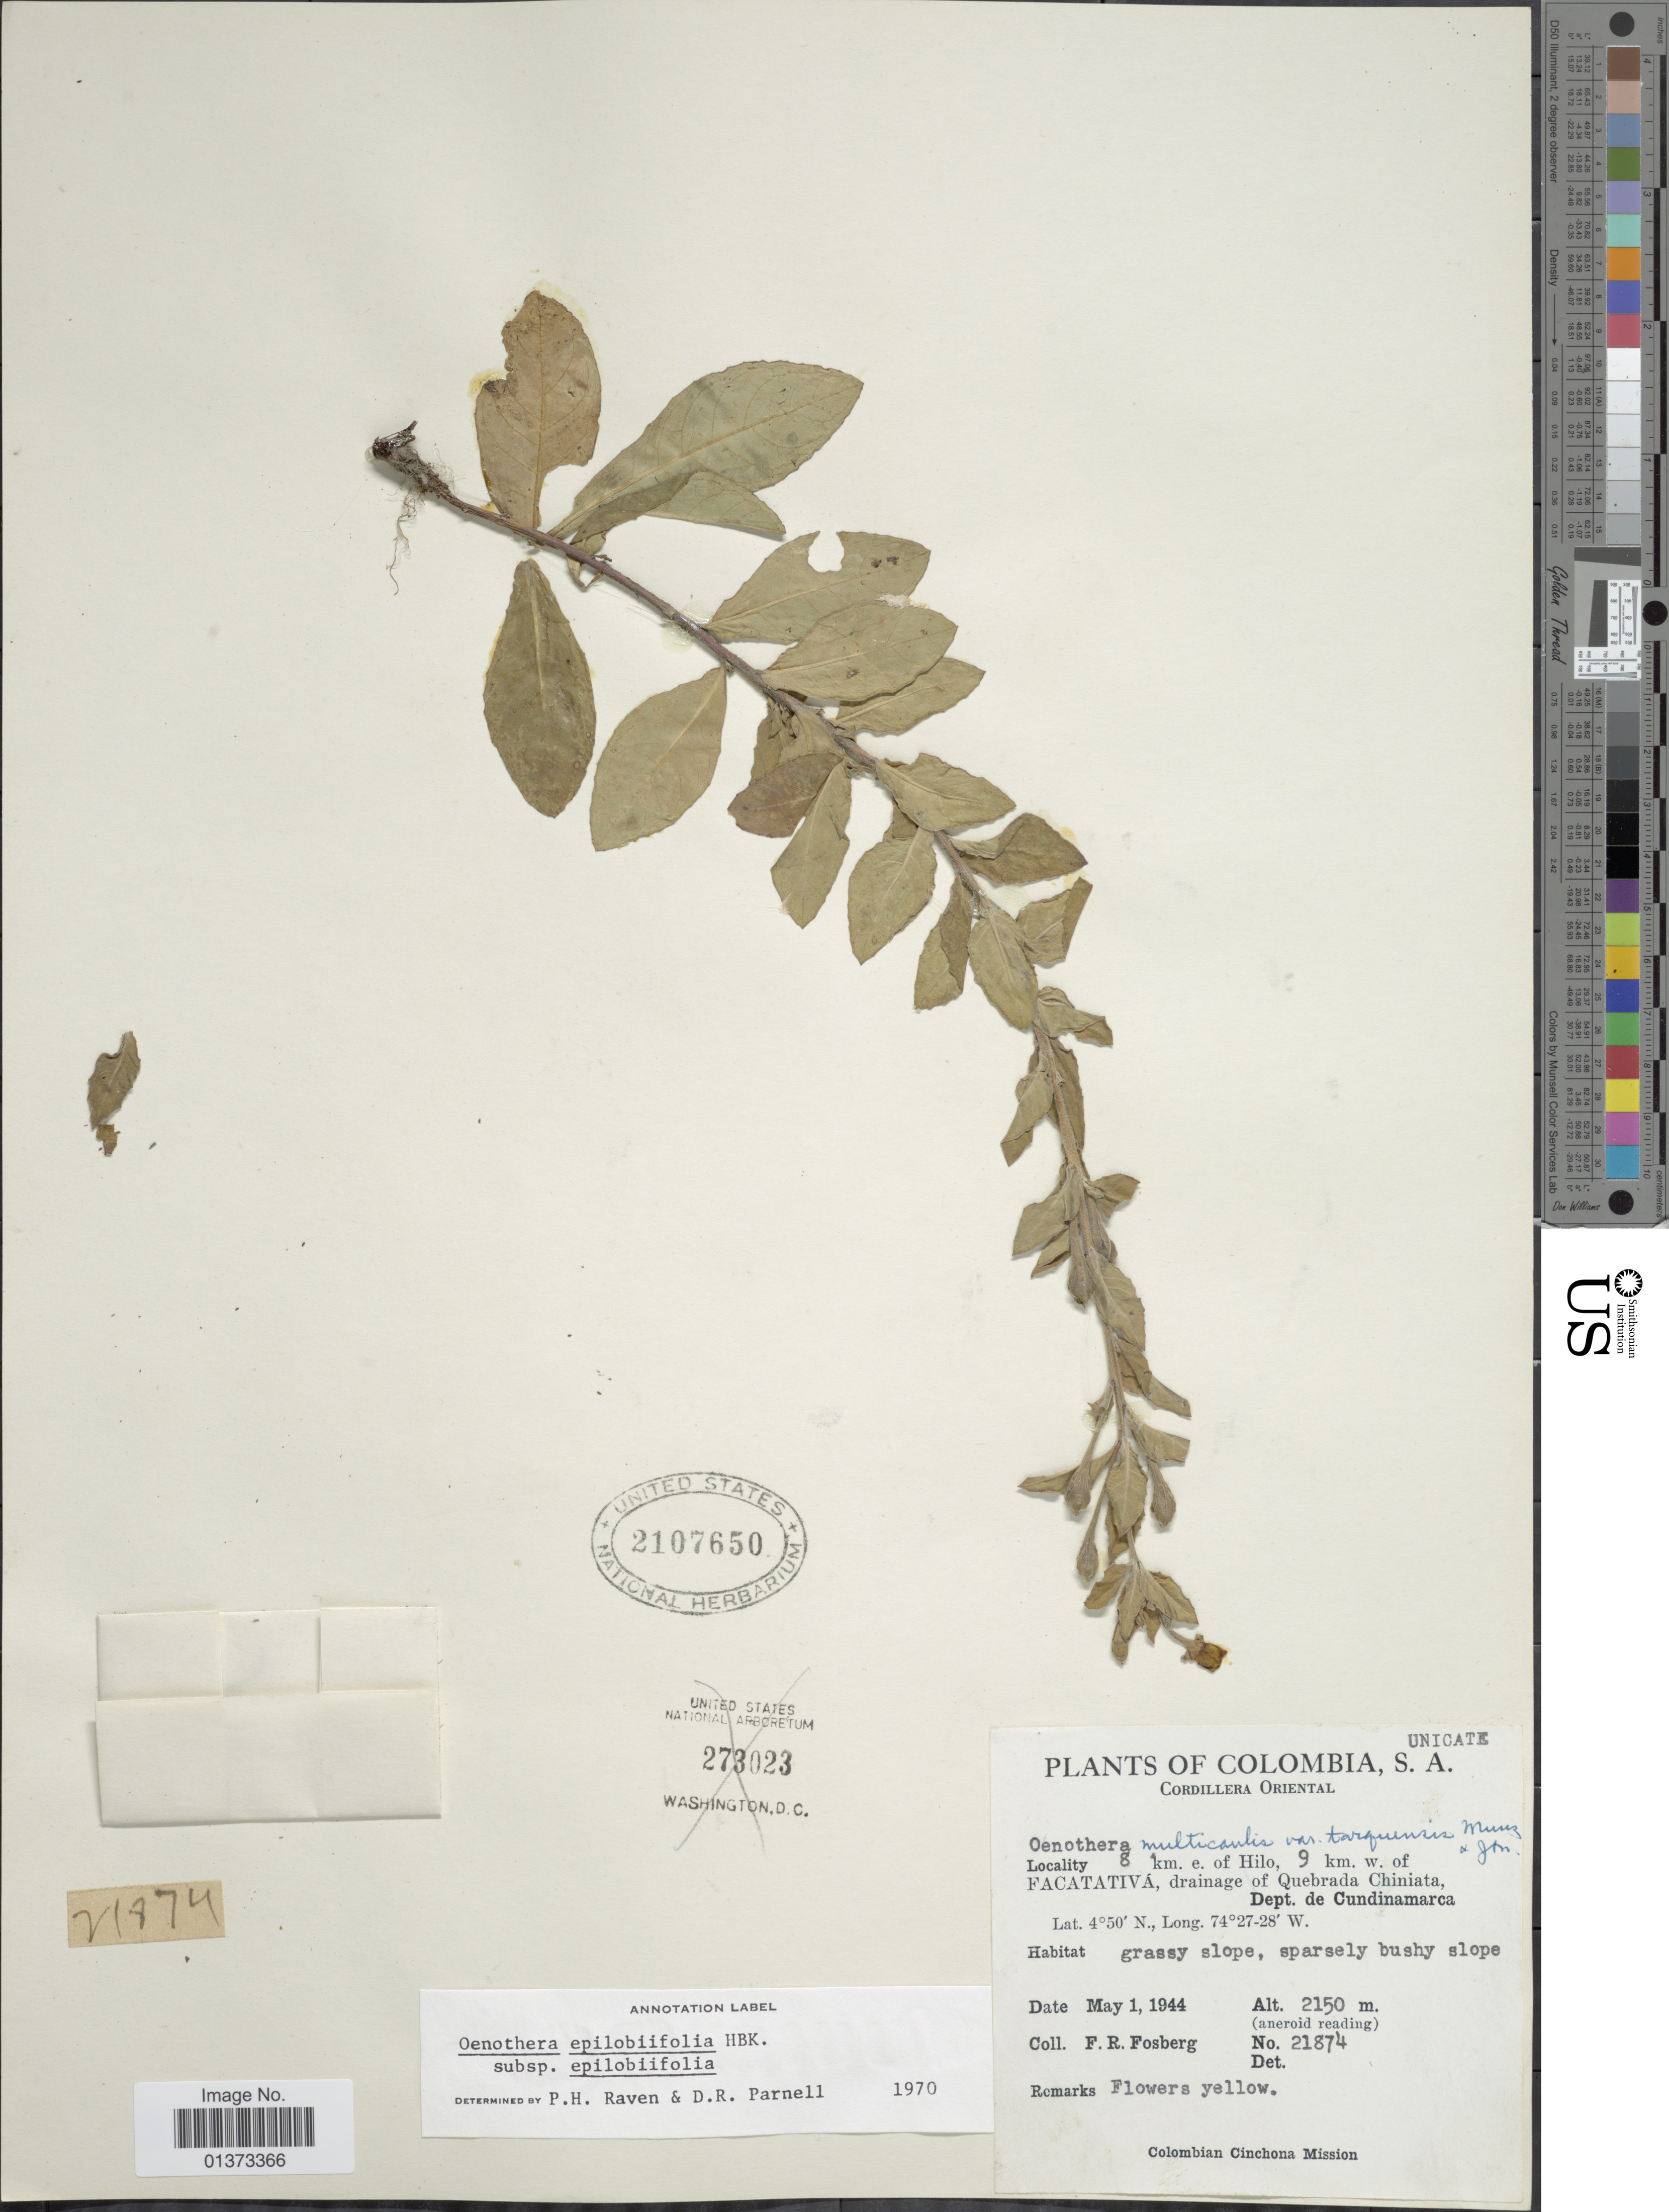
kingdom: Plantae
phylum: Tracheophyta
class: Magnoliopsida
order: Myrtales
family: Onagraceae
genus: Oenothera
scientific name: Oenothera epilobiifolia subsp. epilobiifolia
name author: Kunth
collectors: F. R. Fosberg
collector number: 21874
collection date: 1944-05-01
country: Colombia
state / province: Cundinamarca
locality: Cordillera Oriental, 8 km. e. of Hilo, 9 km. w. of Facatativa, drainage of Quebrada Chiniata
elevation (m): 2150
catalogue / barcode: US 2107650